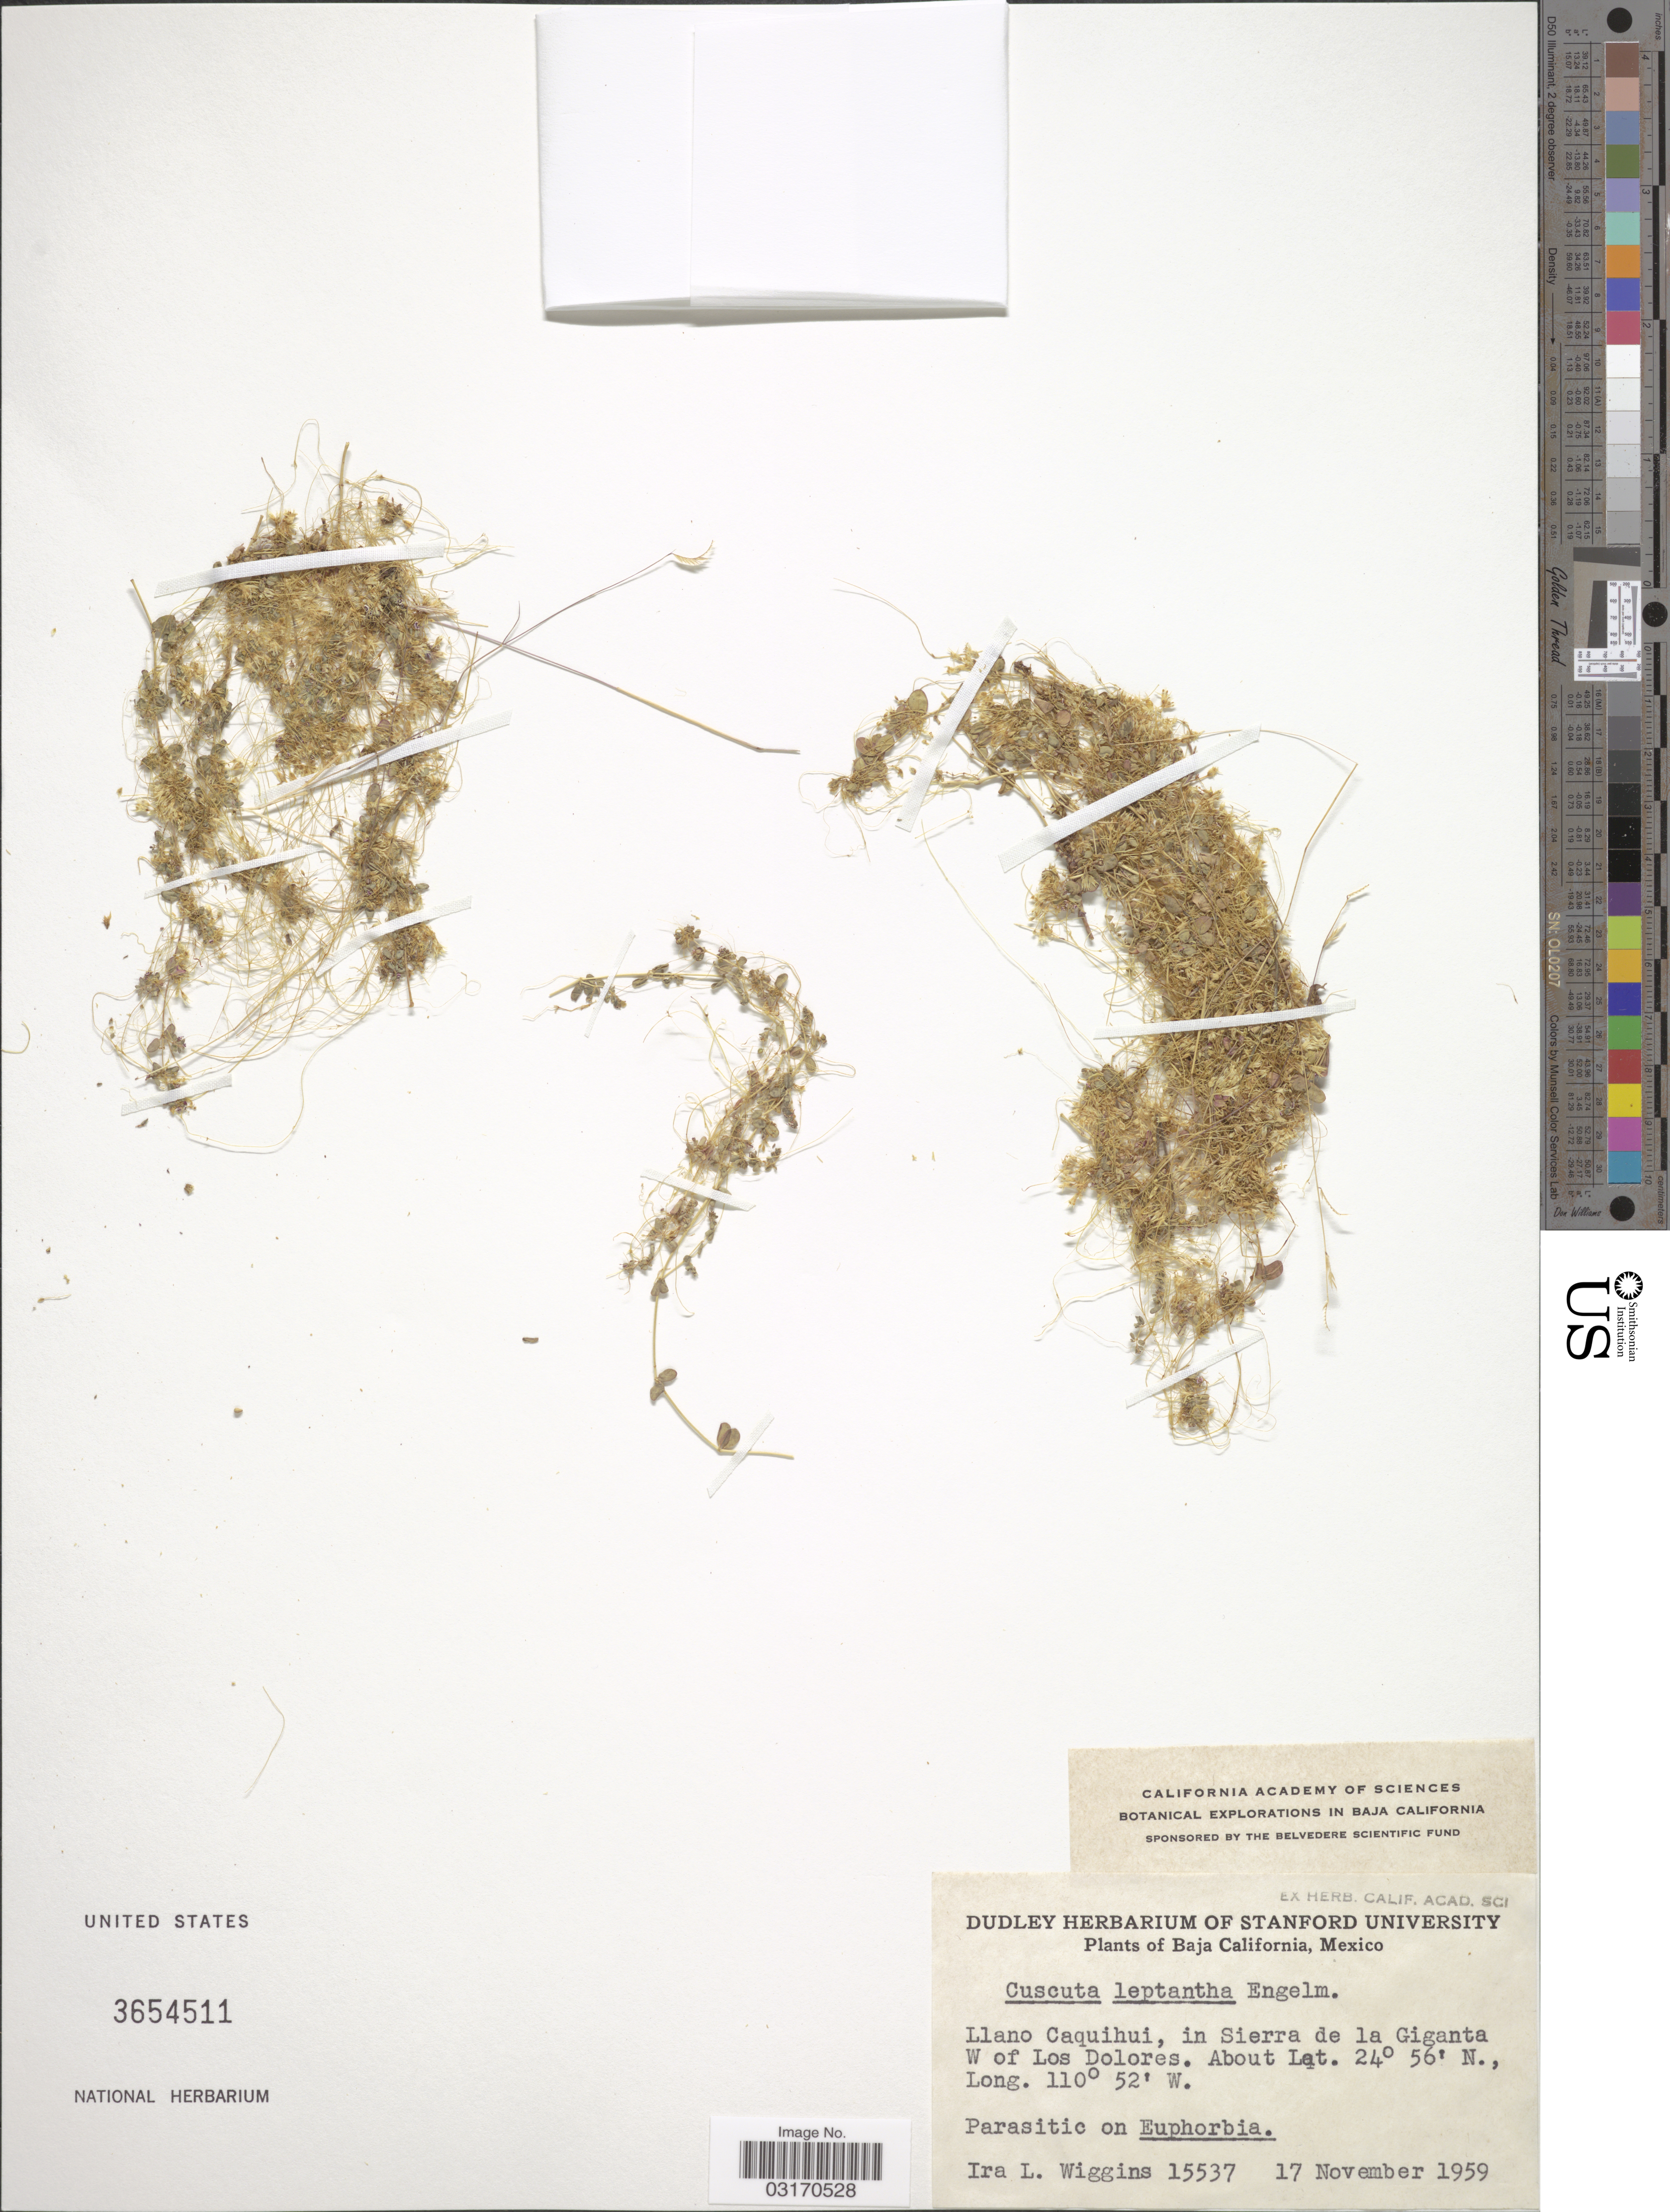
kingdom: Plantae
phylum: Tracheophyta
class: Magnoliopsida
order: Solanales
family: Convolvulaceae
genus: Cuscuta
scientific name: Cuscuta leptantha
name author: Engelm.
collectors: I. L. Wiggins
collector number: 15537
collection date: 1959-11-17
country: Mexico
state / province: Baja California Sur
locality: Llano Caquihui, in Sierra de la Giganta W of Los Dolores.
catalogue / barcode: US 3654511